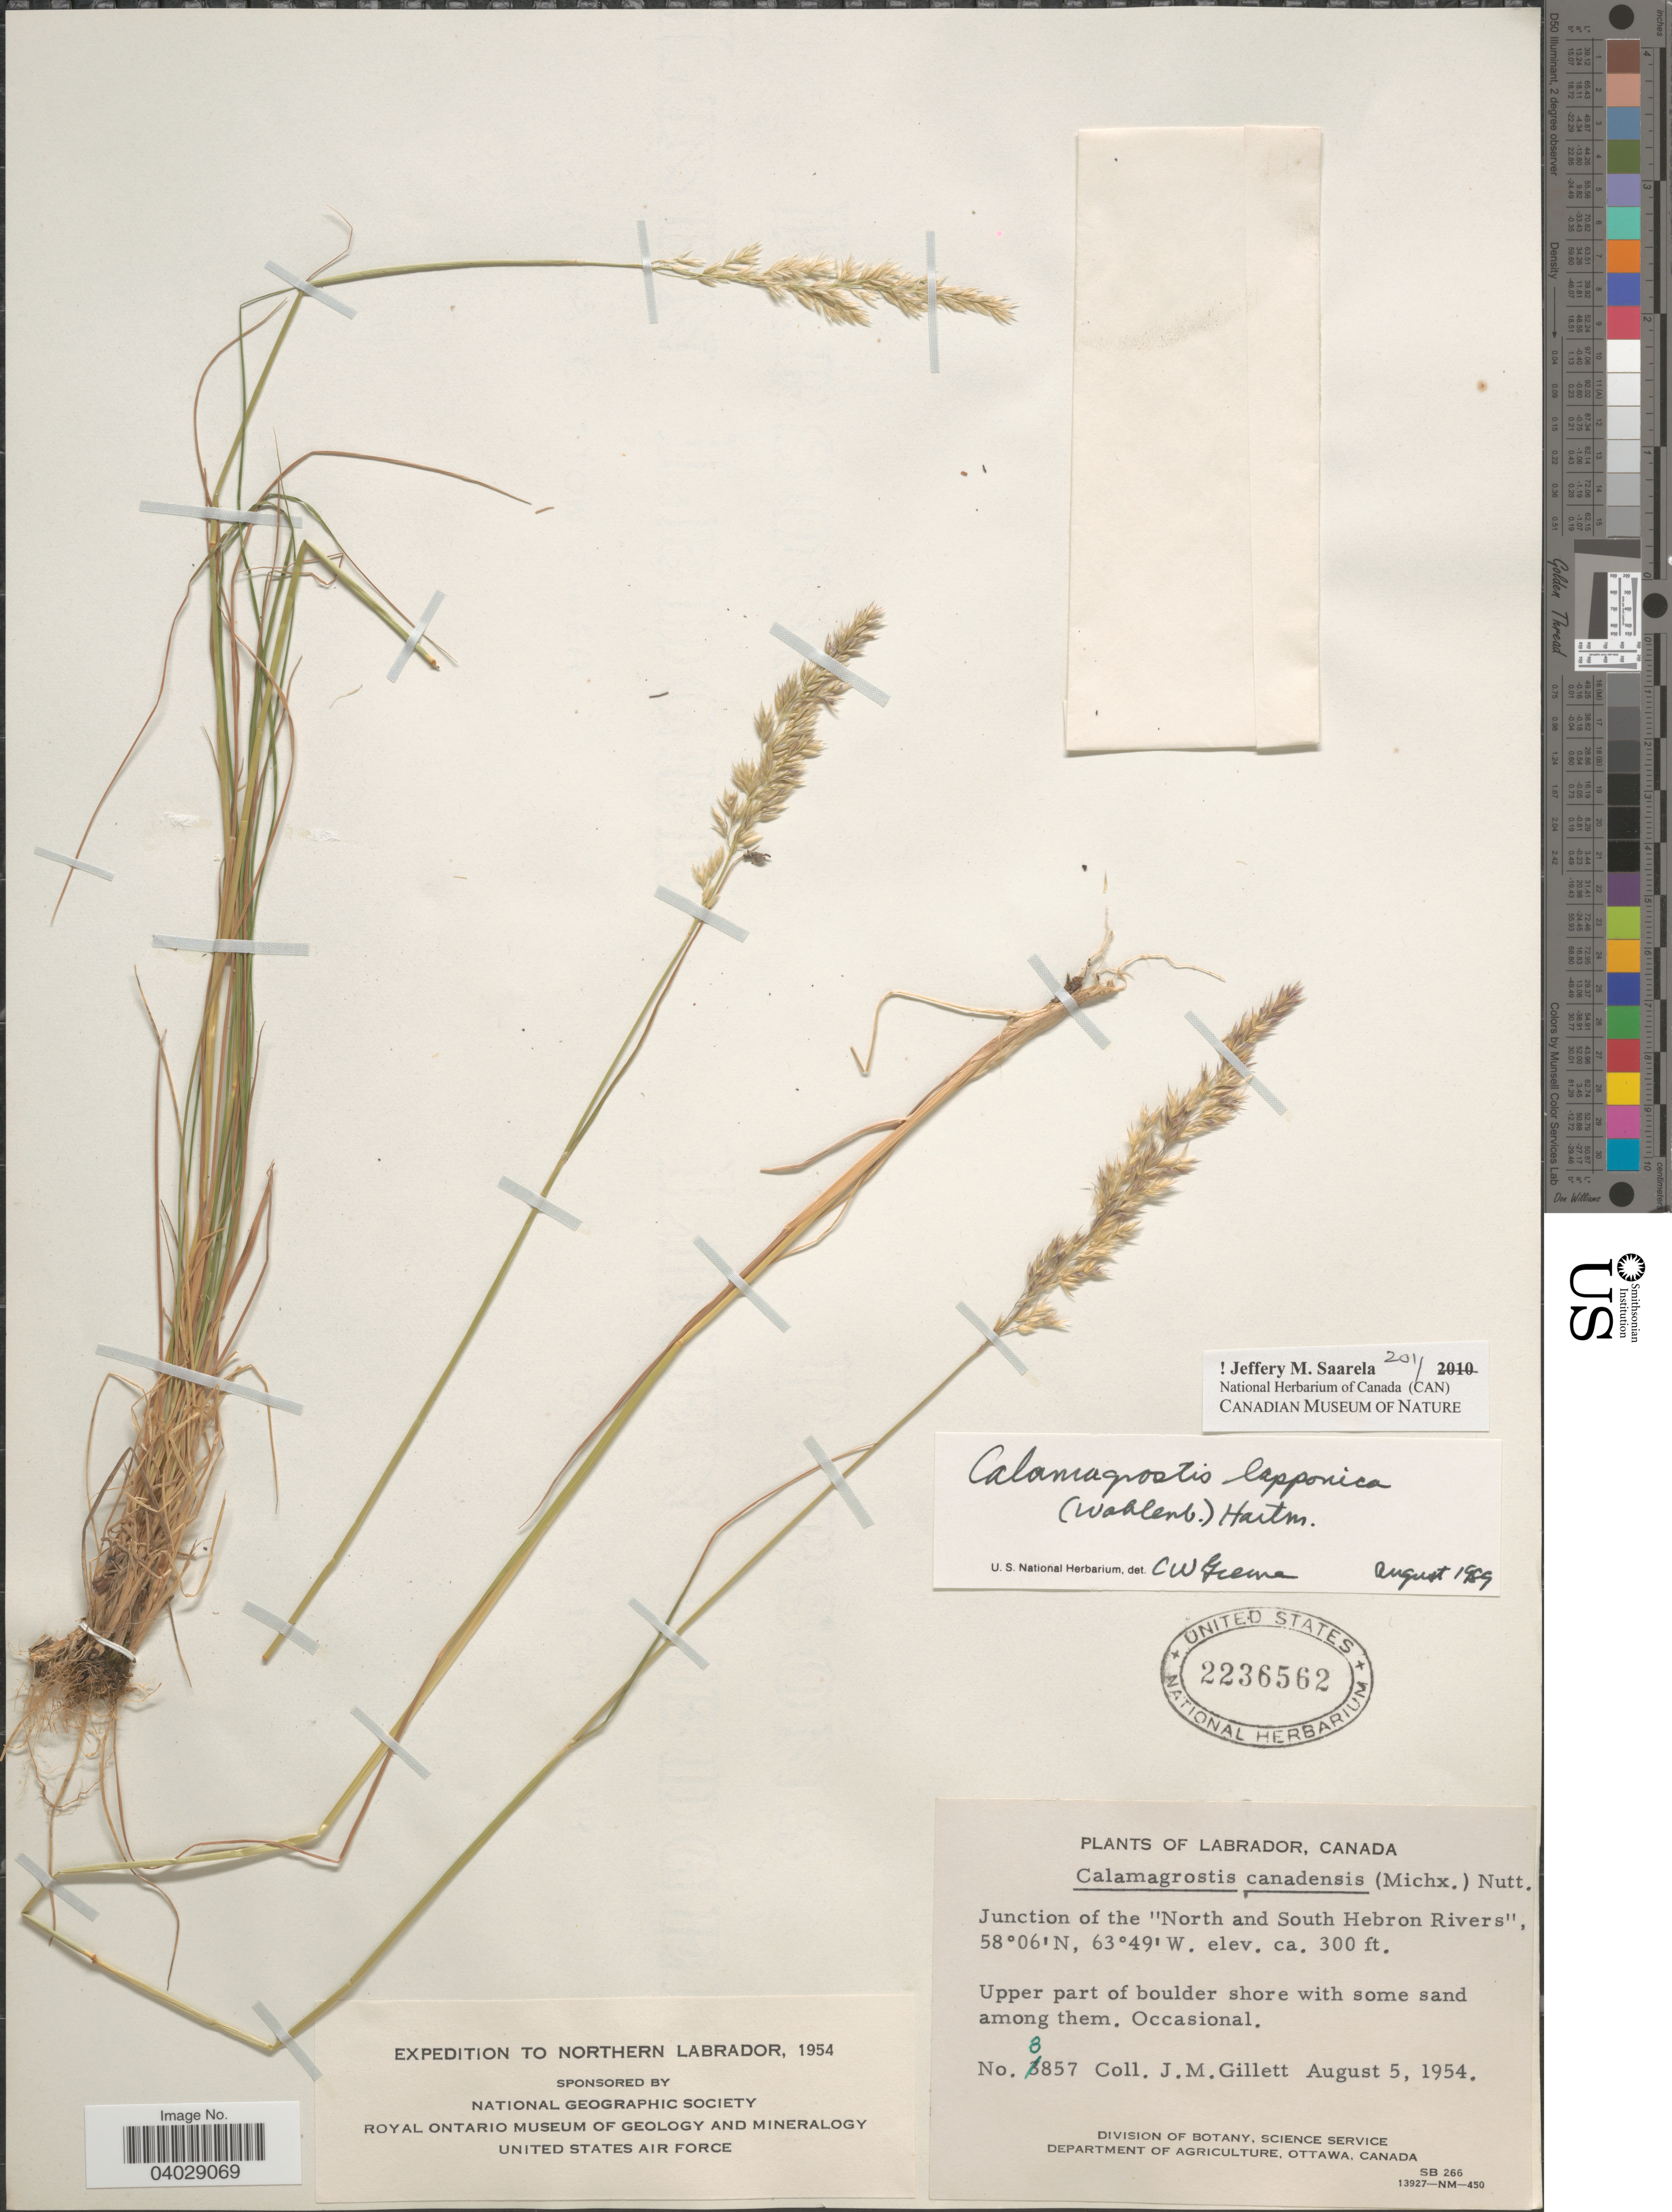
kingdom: Plantae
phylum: Tracheophyta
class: Liliopsida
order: Poales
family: Poaceae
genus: Calamagrostis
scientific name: Calamagrostis lapponica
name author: (Wahlenb.) Hartm.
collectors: J. M. Gillett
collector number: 8857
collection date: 1954-08-05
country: Canada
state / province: Newfoundland and Labrador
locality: Northern Labrador. Junction of the "North and South Hebron Rivers". Upper part of boulder shore.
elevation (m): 91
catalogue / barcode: US 2236562